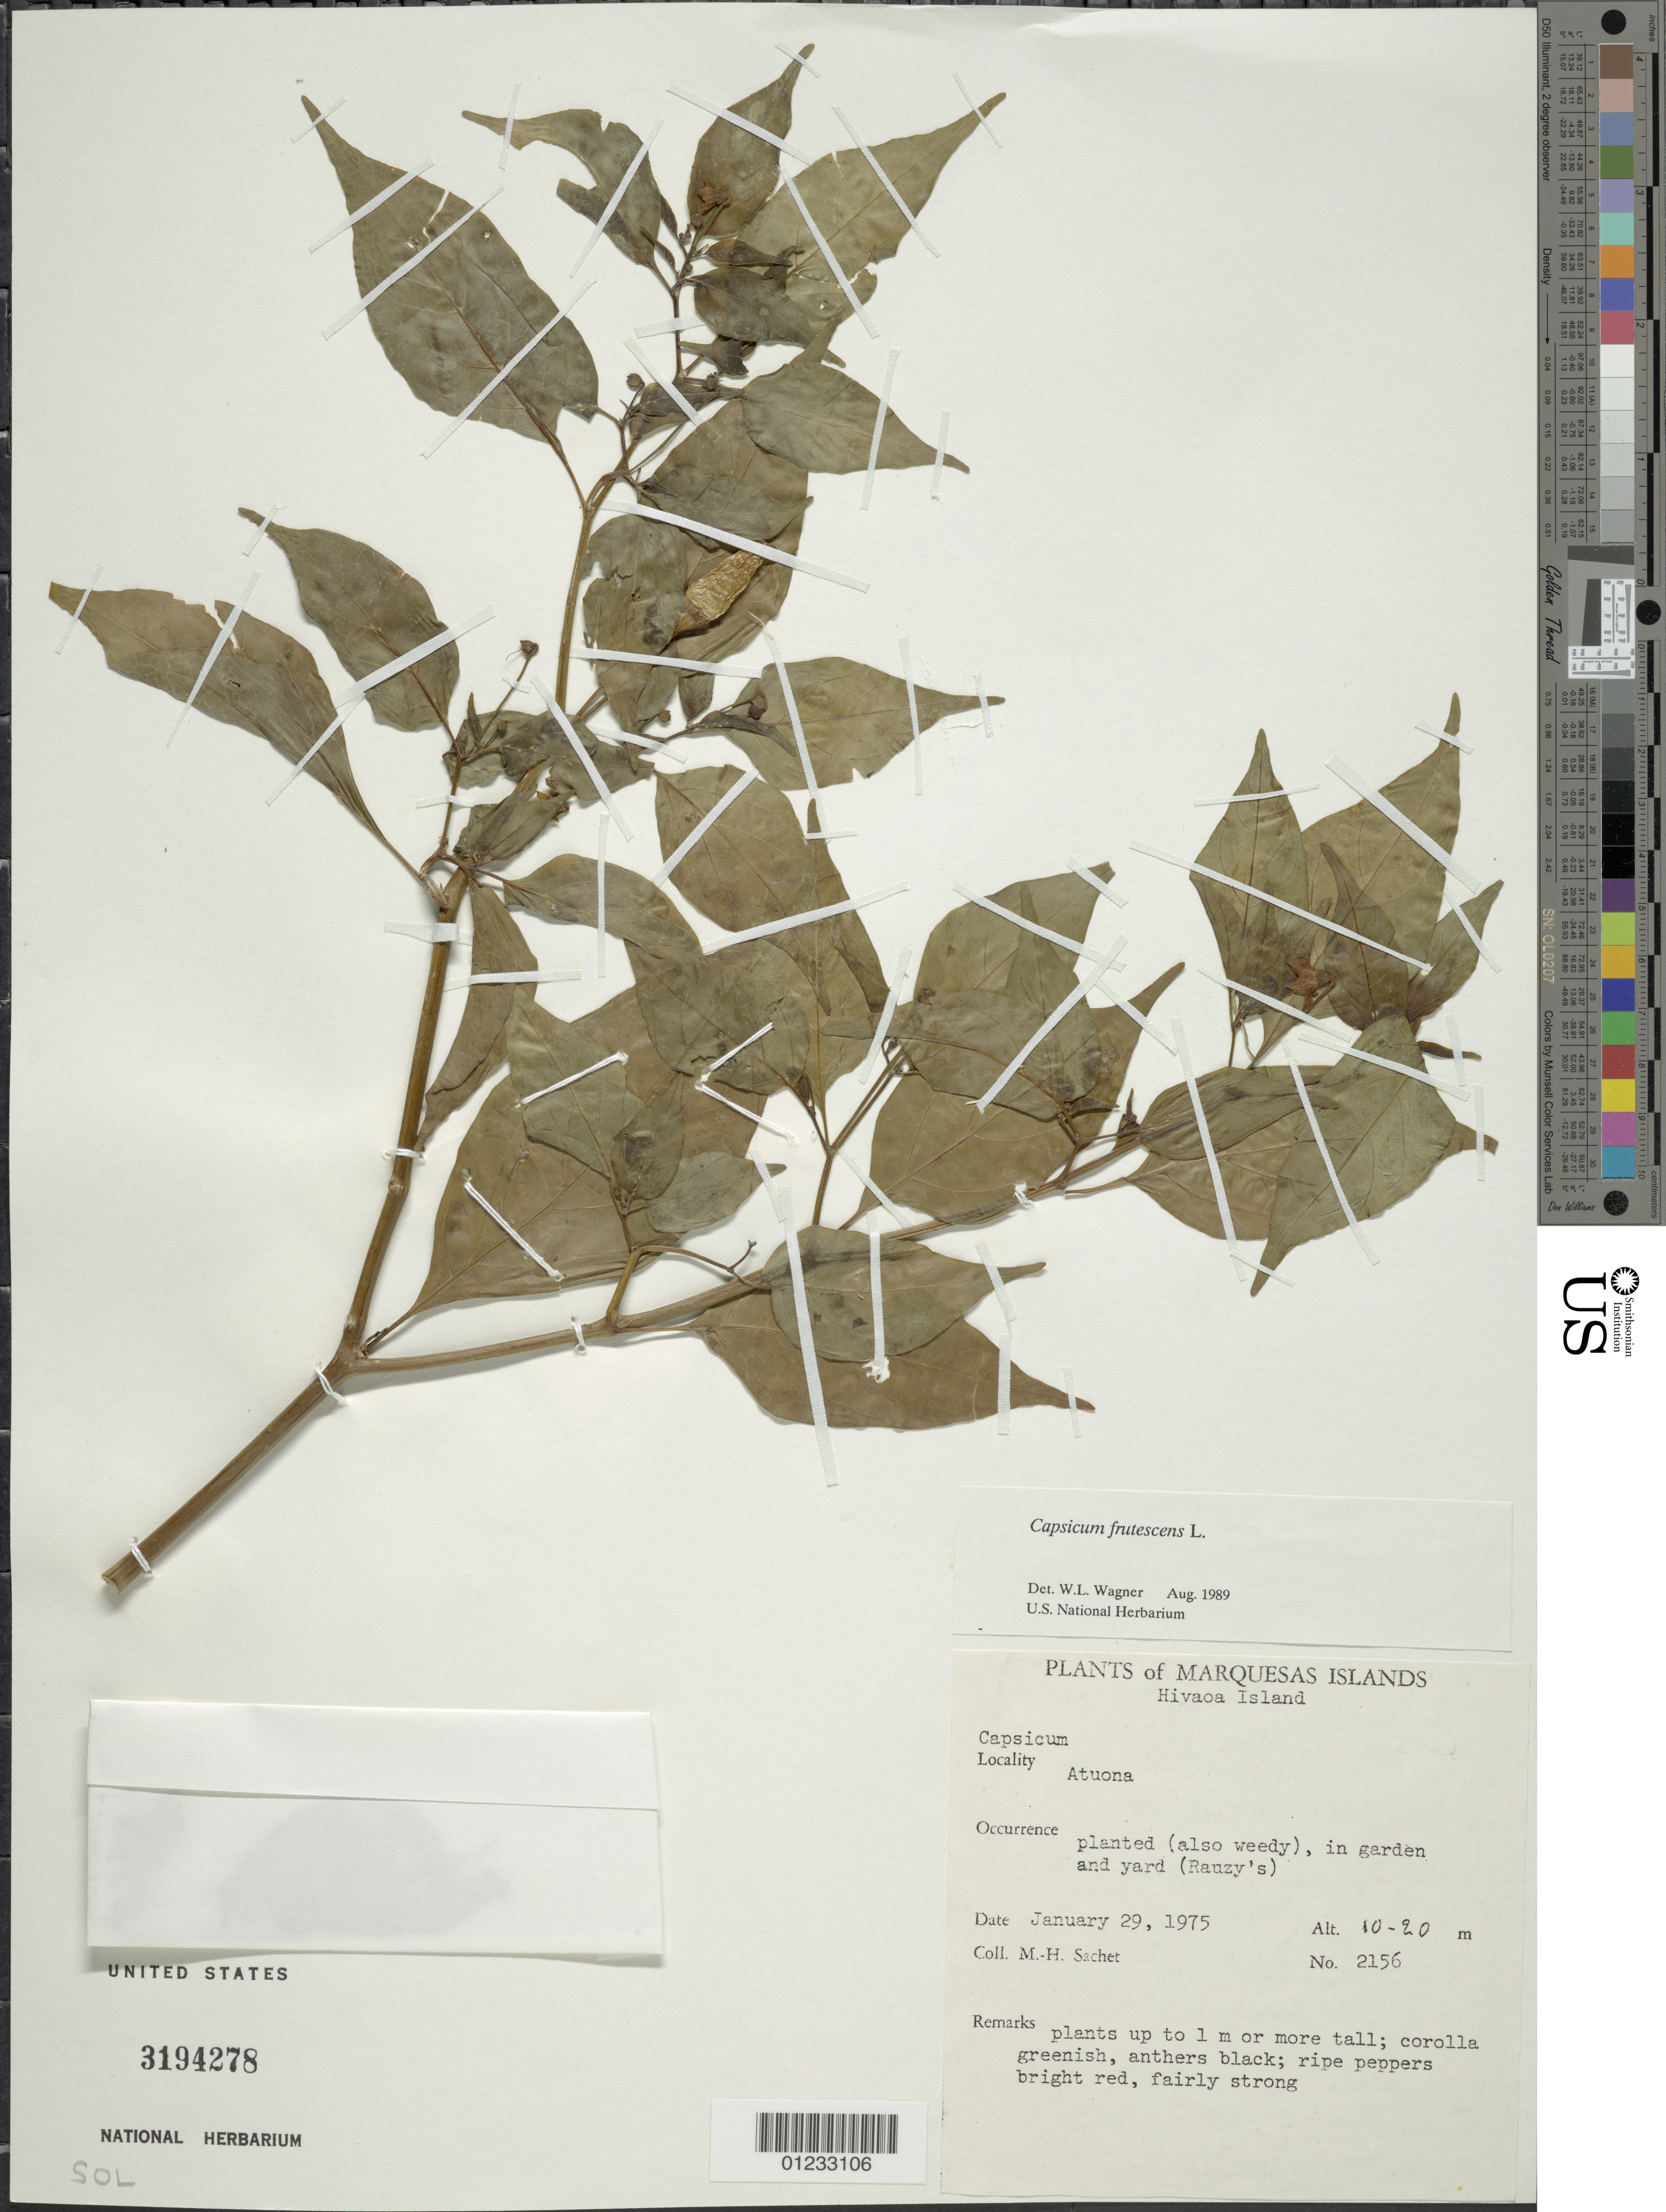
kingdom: Plantae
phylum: Tracheophyta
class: Magnoliopsida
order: Solanales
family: Solanaceae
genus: Capsicum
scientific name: Capsicum frutescens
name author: L.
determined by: Wagner, W. L., (BOT), Smithsonian Institution - National Museum of Natural History (UNITED STATES)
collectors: M.-H. Sachet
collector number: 2156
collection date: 1975-01-29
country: French Polynesia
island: Hiva Oa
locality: Atuona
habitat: Planted, also weedy, in garden and yard (Rauzy's)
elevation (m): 10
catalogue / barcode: US 3194278